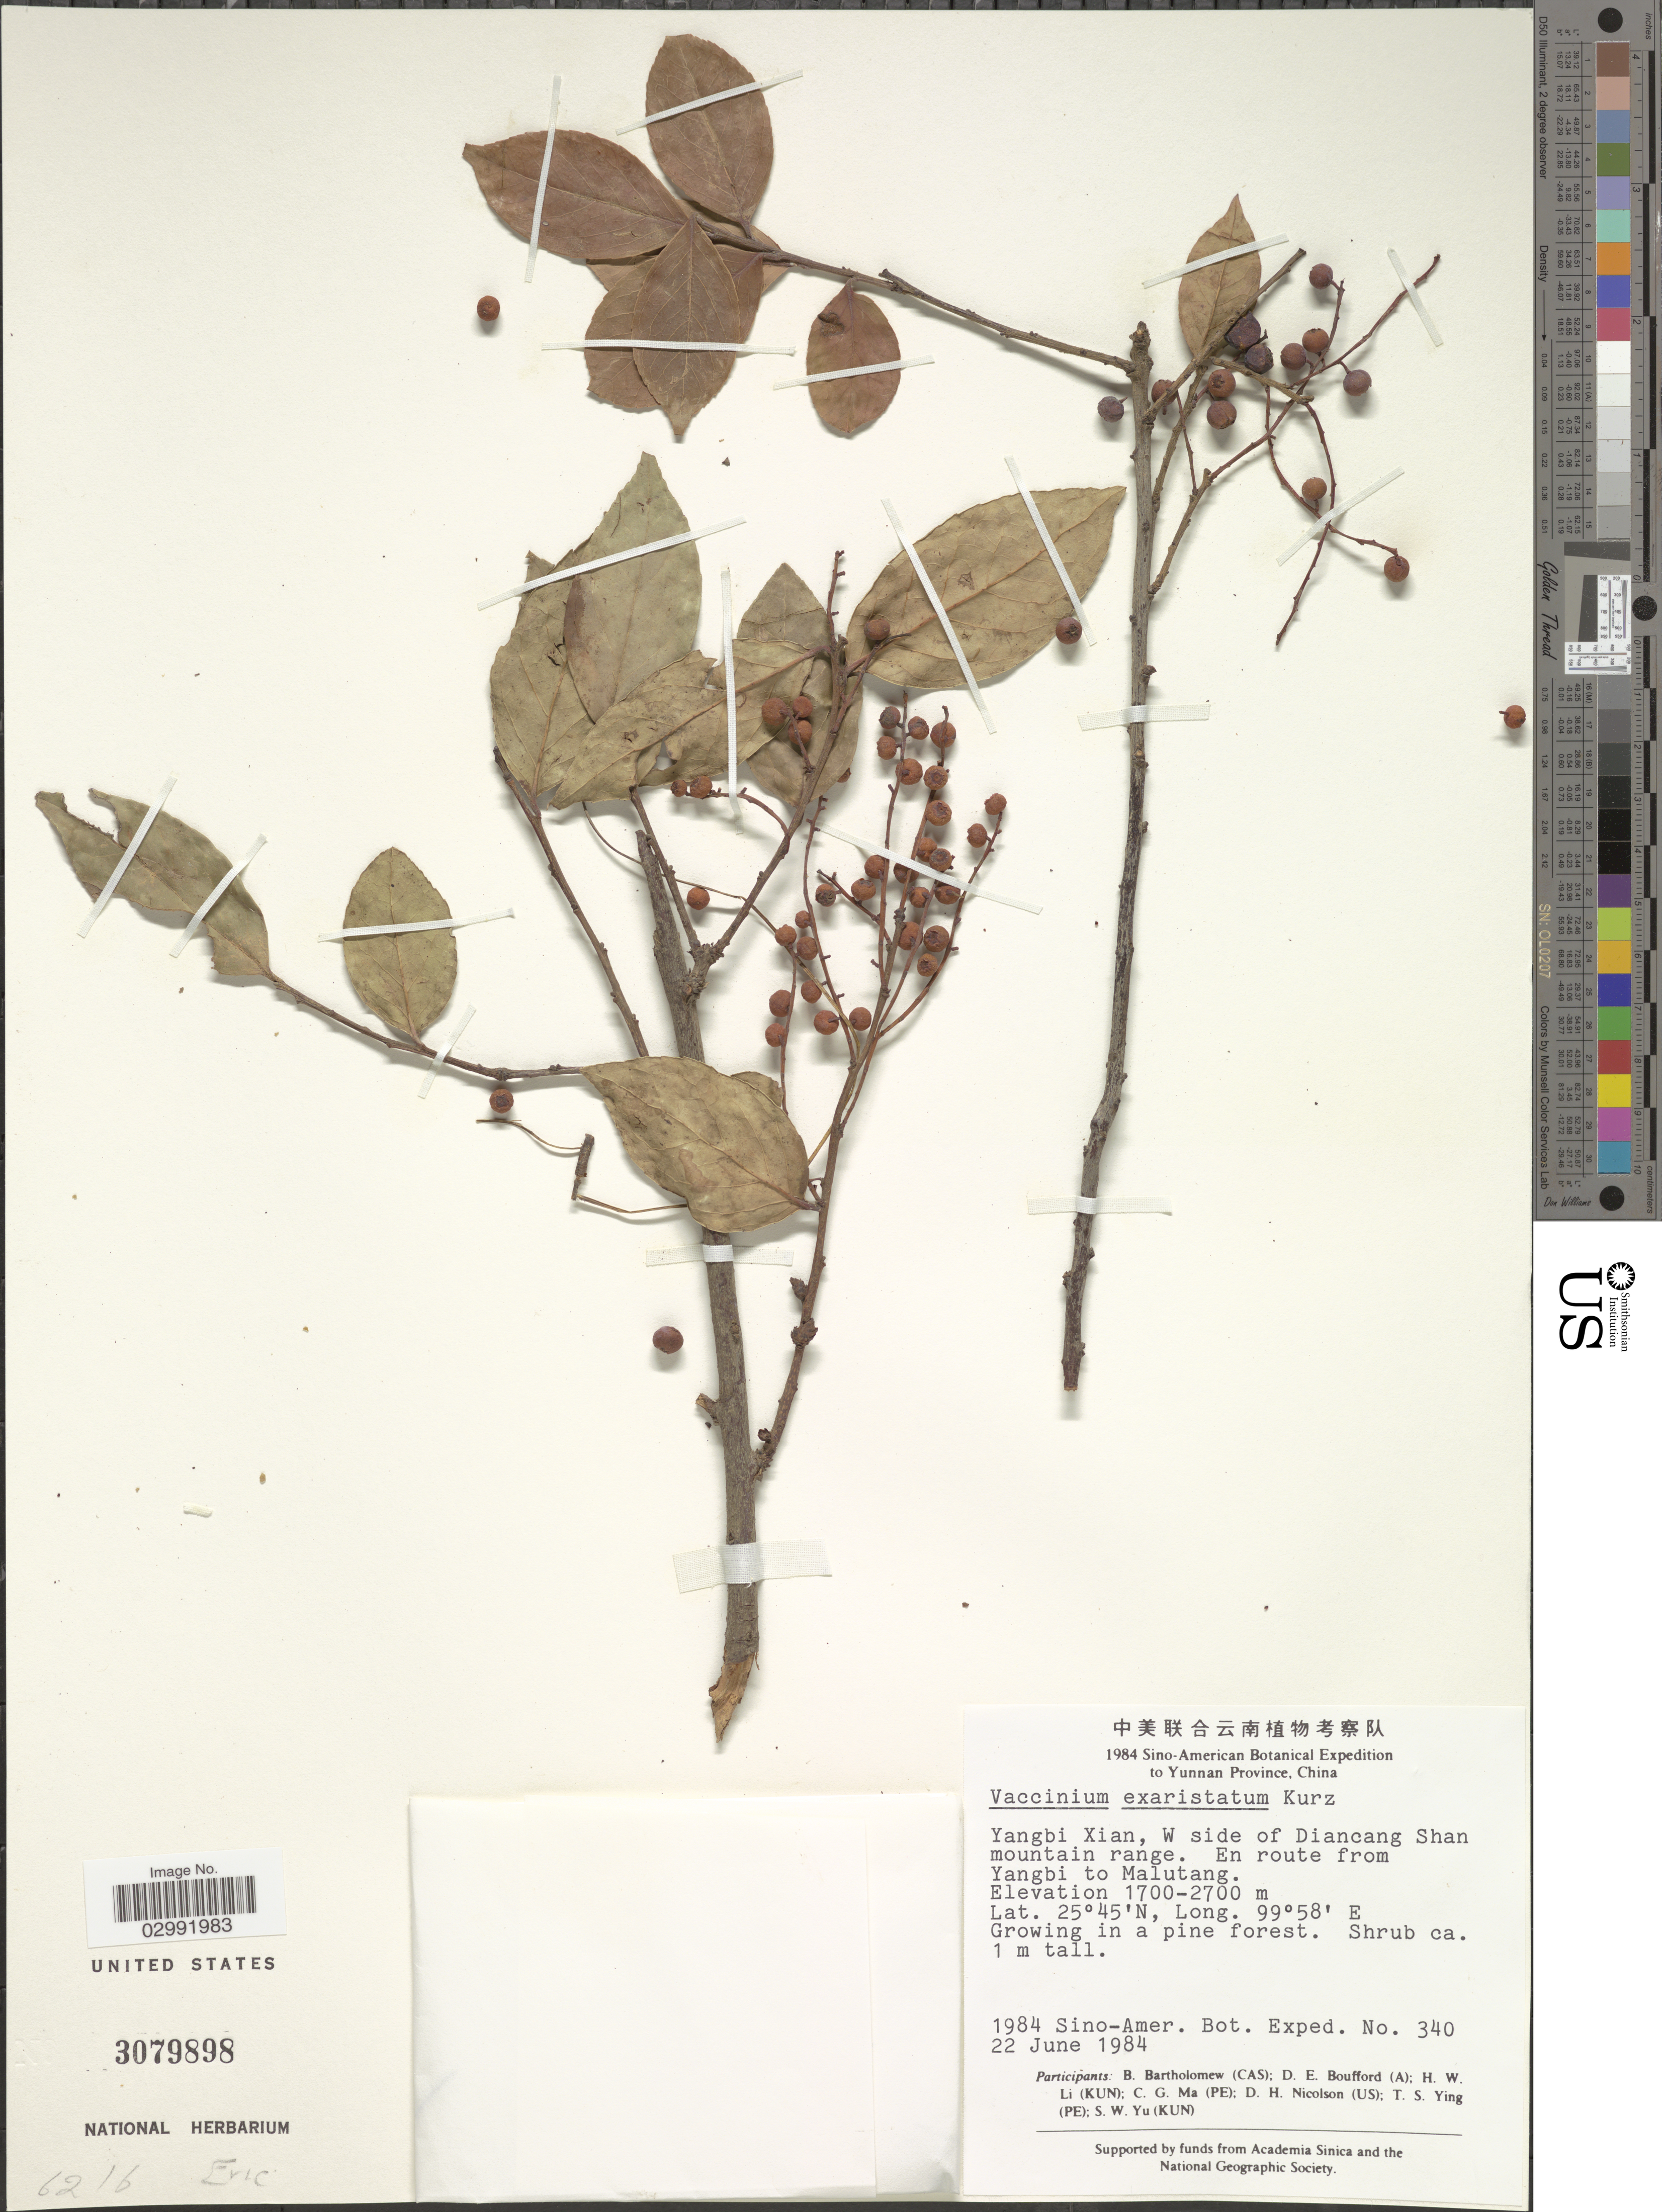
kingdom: Plantae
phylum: Tracheophyta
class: Magnoliopsida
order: Ericales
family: Ericaceae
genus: Vaccinium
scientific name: Vaccinium exaristatum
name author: Kurz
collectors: Sino-Amer. Bot. Exped. 1984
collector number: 340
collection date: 1984-06-22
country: China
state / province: Yunnan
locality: Yangbi Xian, W side of Diancang Shan mountain range. En route from Yangbi to Malutang.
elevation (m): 1700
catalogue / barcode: US 3079898